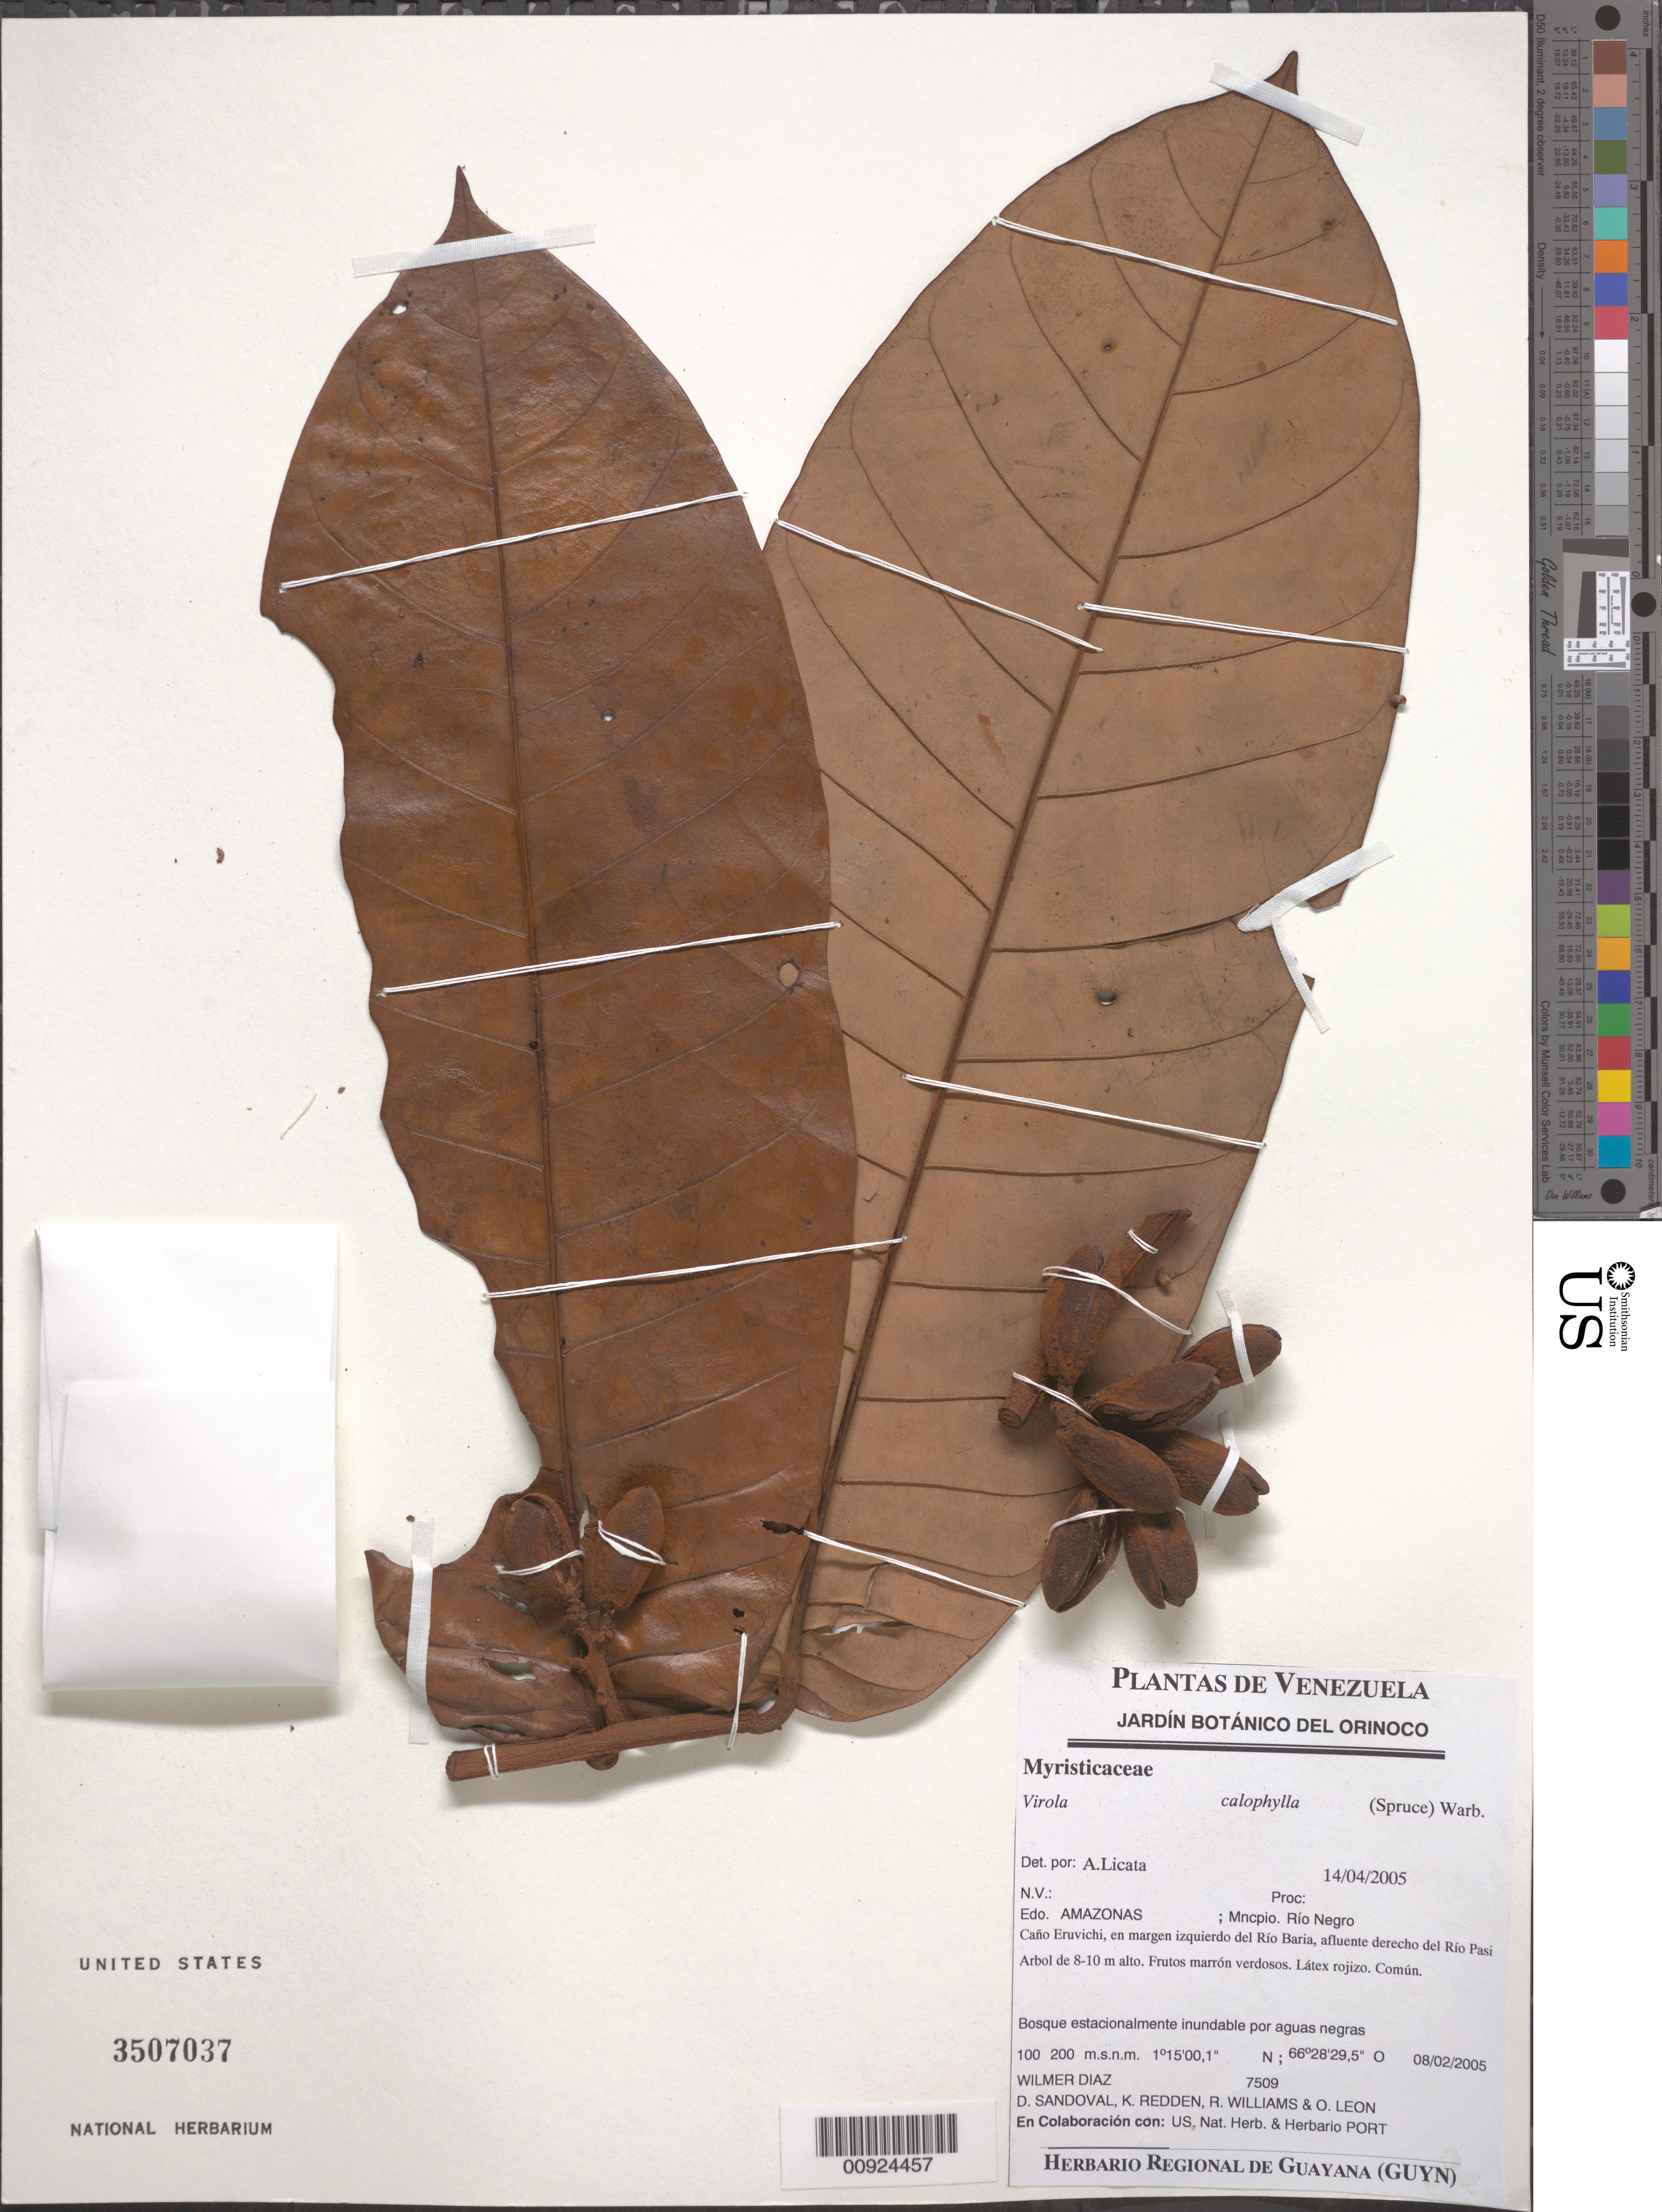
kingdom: Plantae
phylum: Tracheophyta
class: Magnoliopsida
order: Magnoliales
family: Myristicaceae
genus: Virola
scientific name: Virola calophylla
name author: (Spruce) Warb.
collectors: W. Díaz P., D. Sandoval, K. M. Redden, R. Williams & O. León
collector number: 7509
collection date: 2005-02-08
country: Venezuela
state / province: Amazonas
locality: Mncpio. Río Negro. Caño Eruvichi, en margen izquierdo del Río Baria, afluente derecho del Río Pasi.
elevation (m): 100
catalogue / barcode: US 3507037